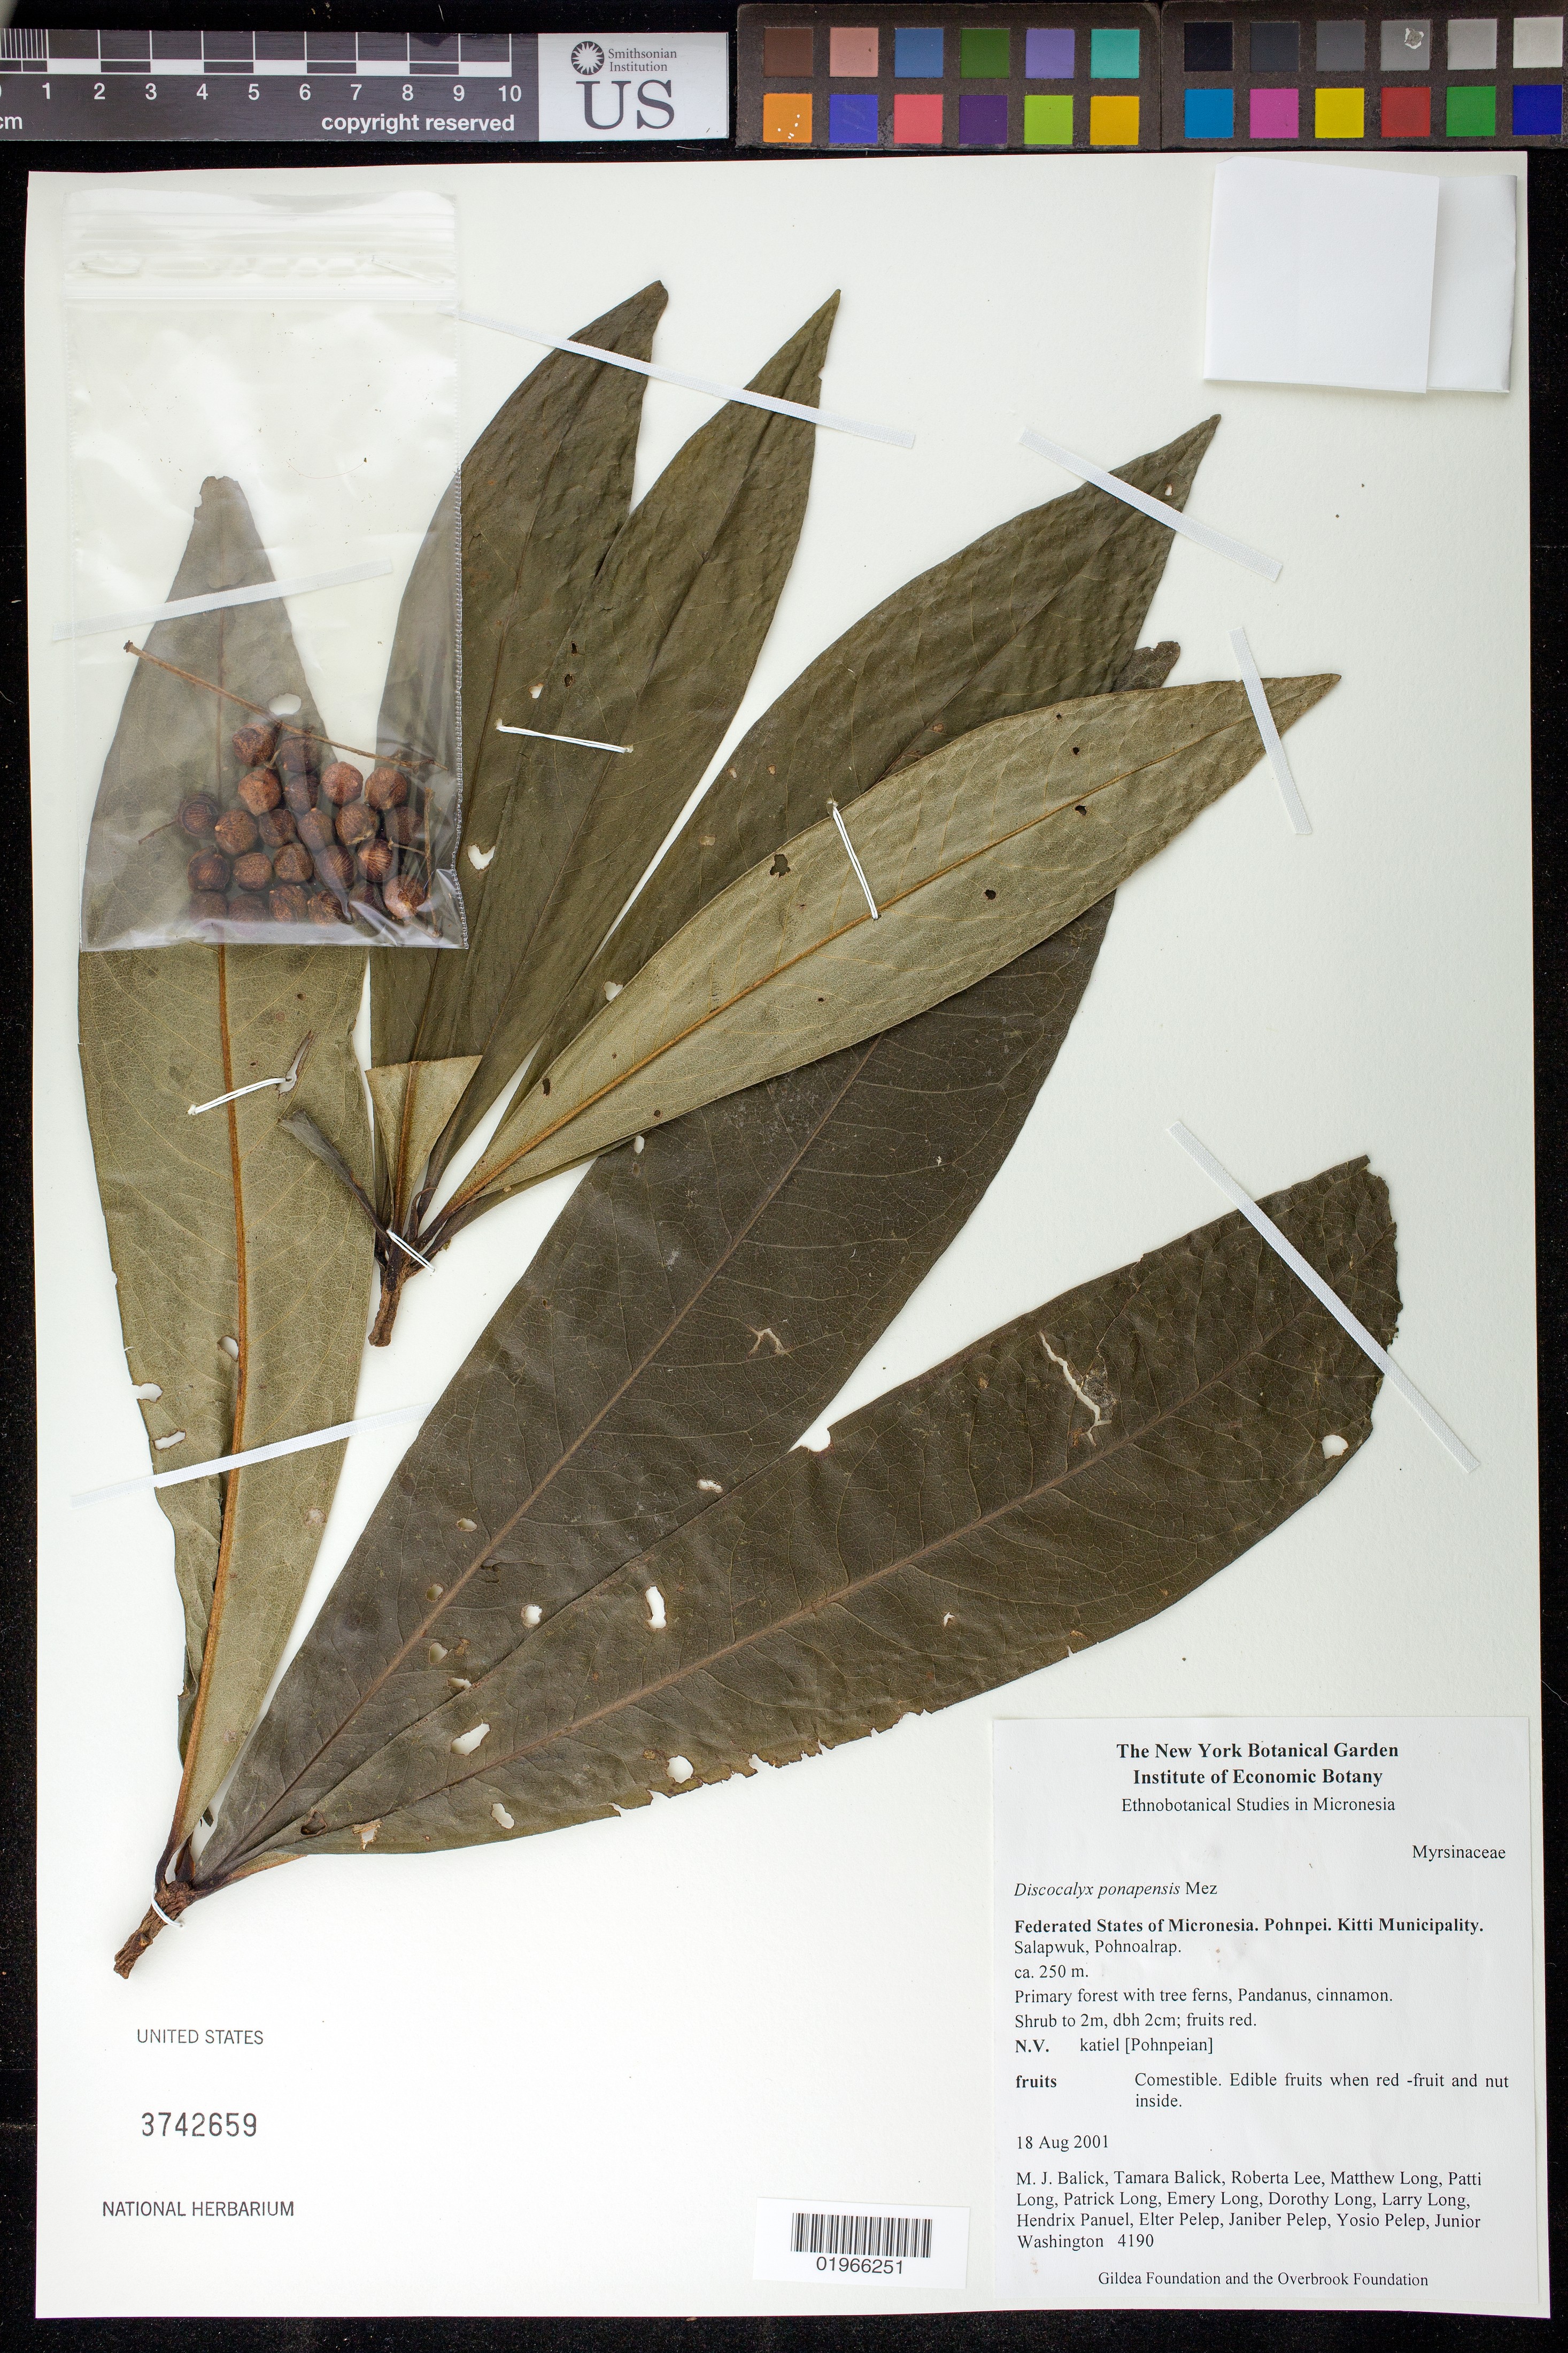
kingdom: Plantae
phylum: Tracheophyta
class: Magnoliopsida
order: Ericales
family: Primulaceae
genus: Discocalyx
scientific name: Discocalyx ponapensis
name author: Mez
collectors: M. J. Balick, T. Balick, R. Curlee, M. Long & et al.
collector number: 4190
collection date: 2001-08-18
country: Micronesia, Federated States of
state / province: Pohnpei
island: Pohnpei [Ponape]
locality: Federated States of Micronesia. Pohnpei, Kitti Municipality. Salapwuk, Pohnoalrap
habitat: Primary forest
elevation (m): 250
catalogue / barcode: US 3742659